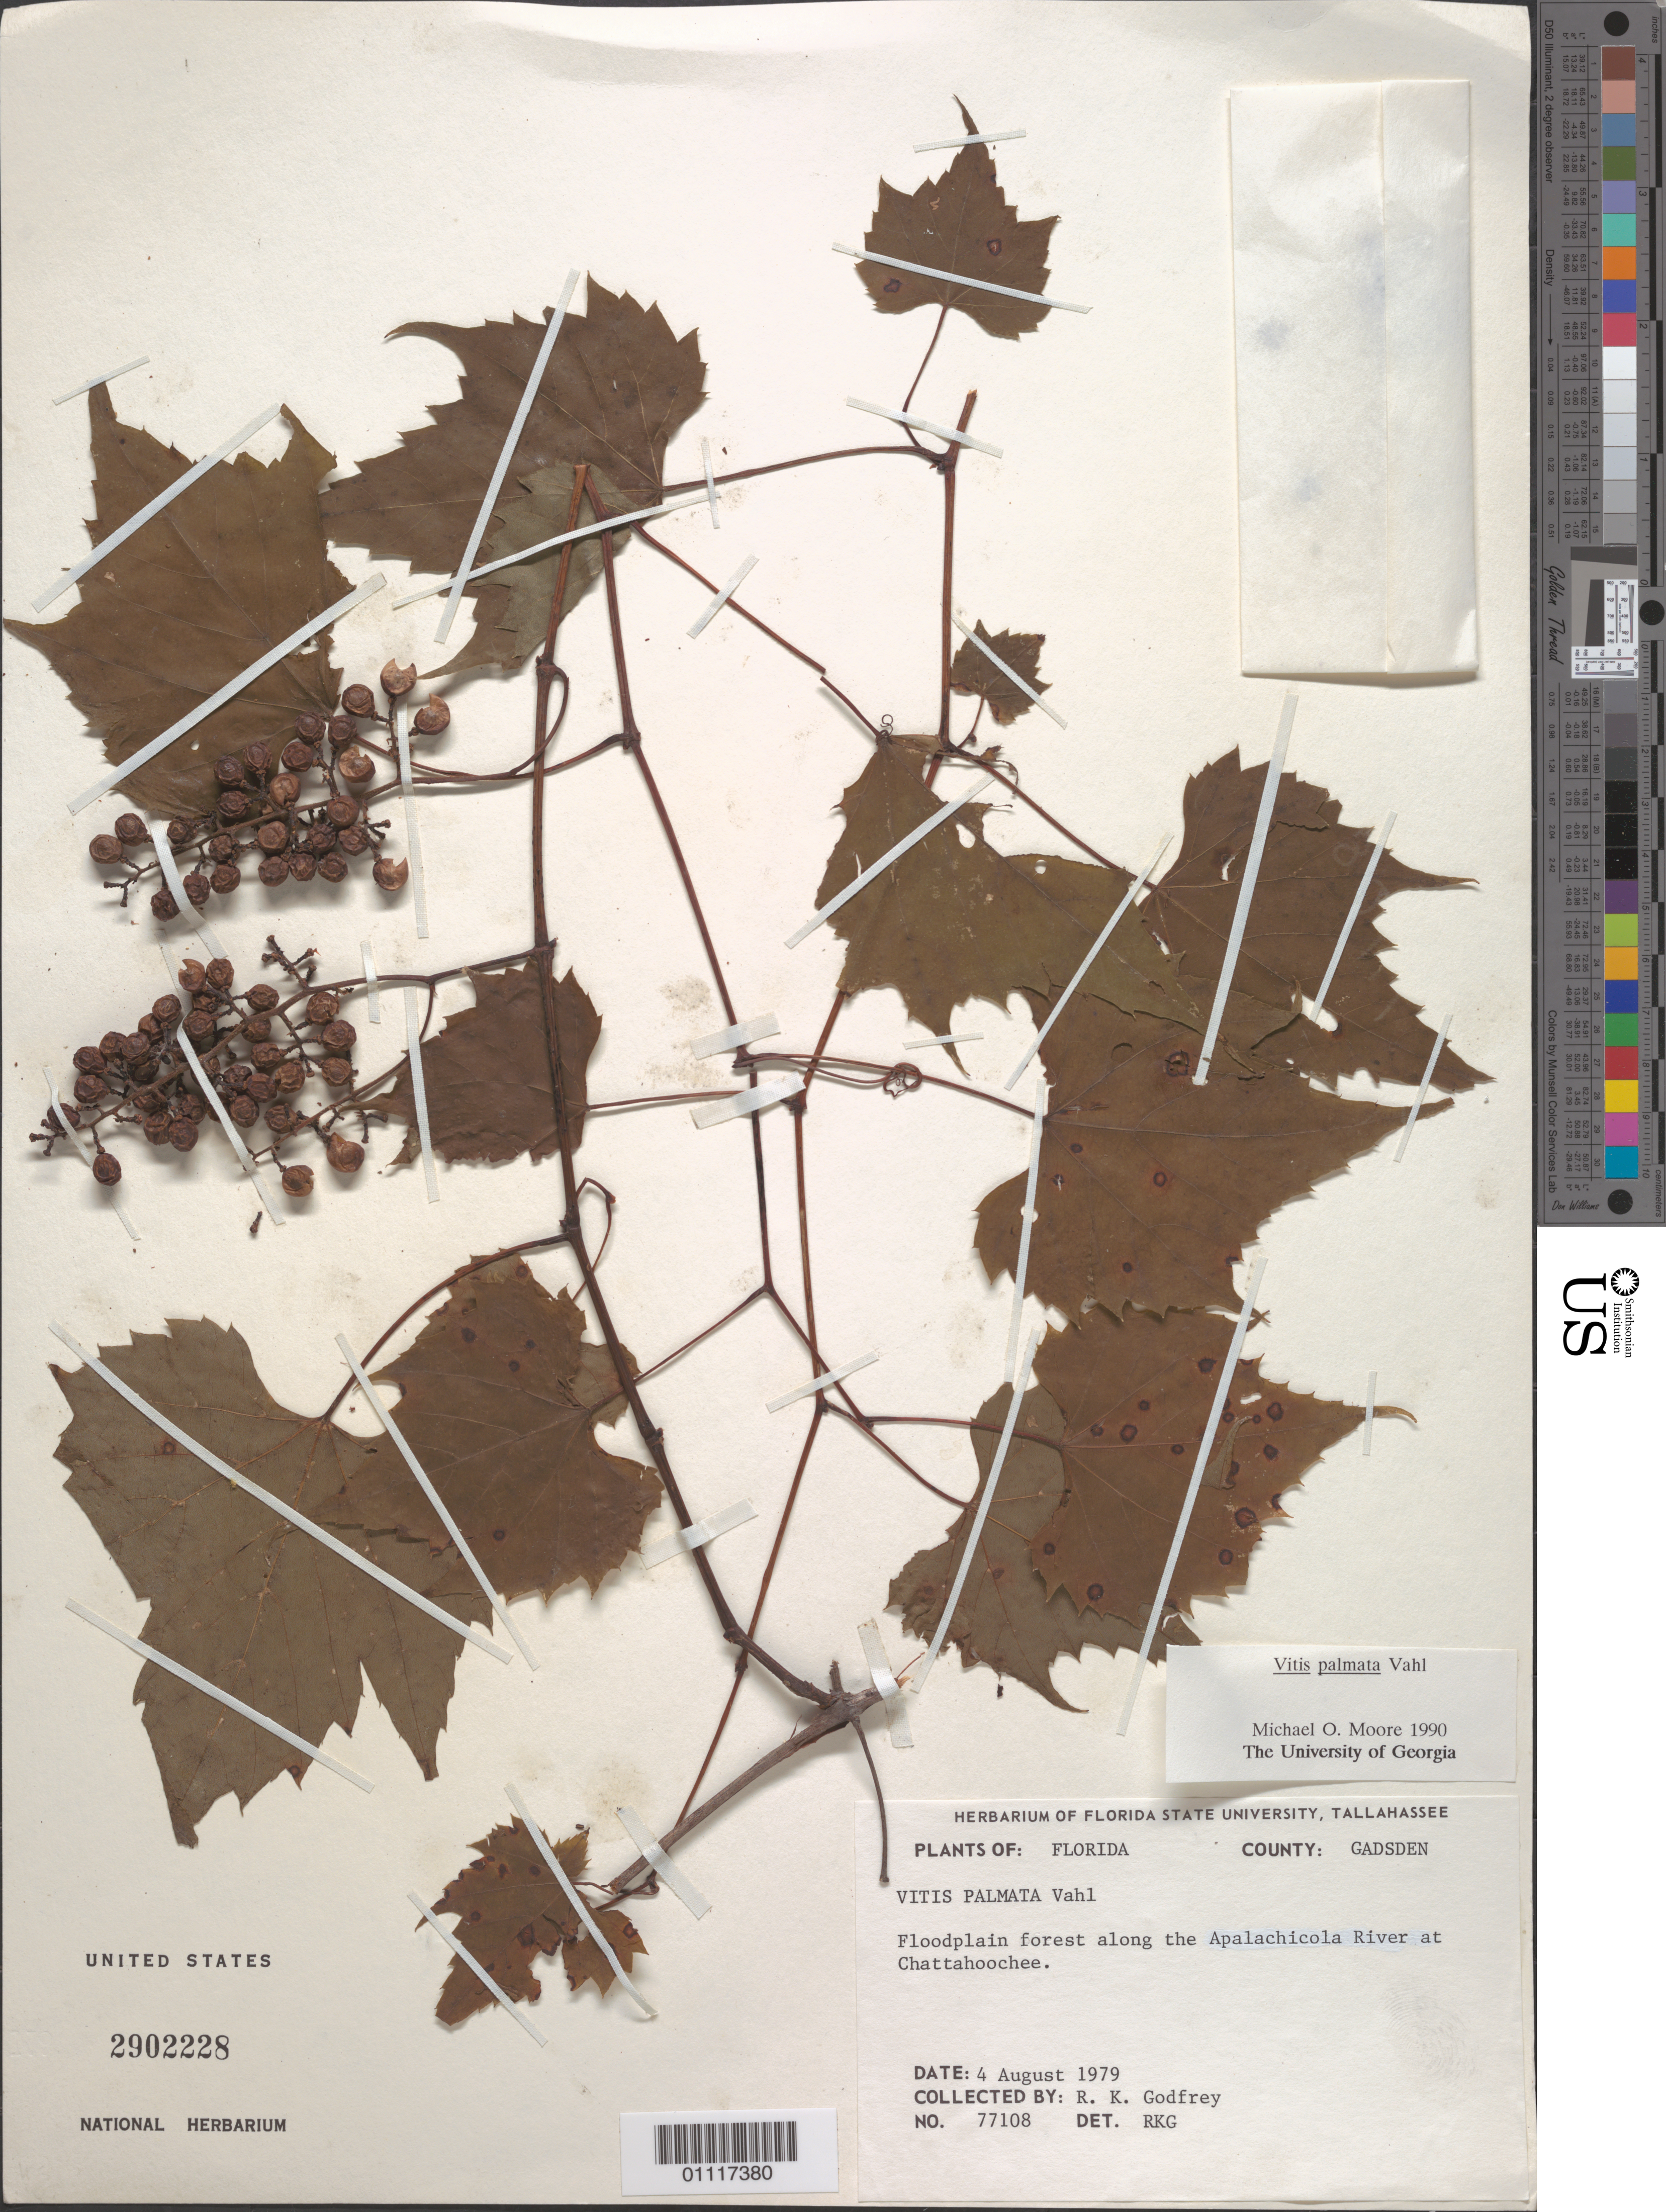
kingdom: Plantae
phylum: Tracheophyta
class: Magnoliopsida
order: Vitales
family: Vitaceae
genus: Vitis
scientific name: Vitis palmata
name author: Vahl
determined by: Godfrey, R. K.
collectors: R. K. Godfrey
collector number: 77108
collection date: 1979-08-04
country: United States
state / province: Florida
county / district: Gadsden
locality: Floodplain forest along the Apalachicola River at Chattahoochee.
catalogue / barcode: US 2902228